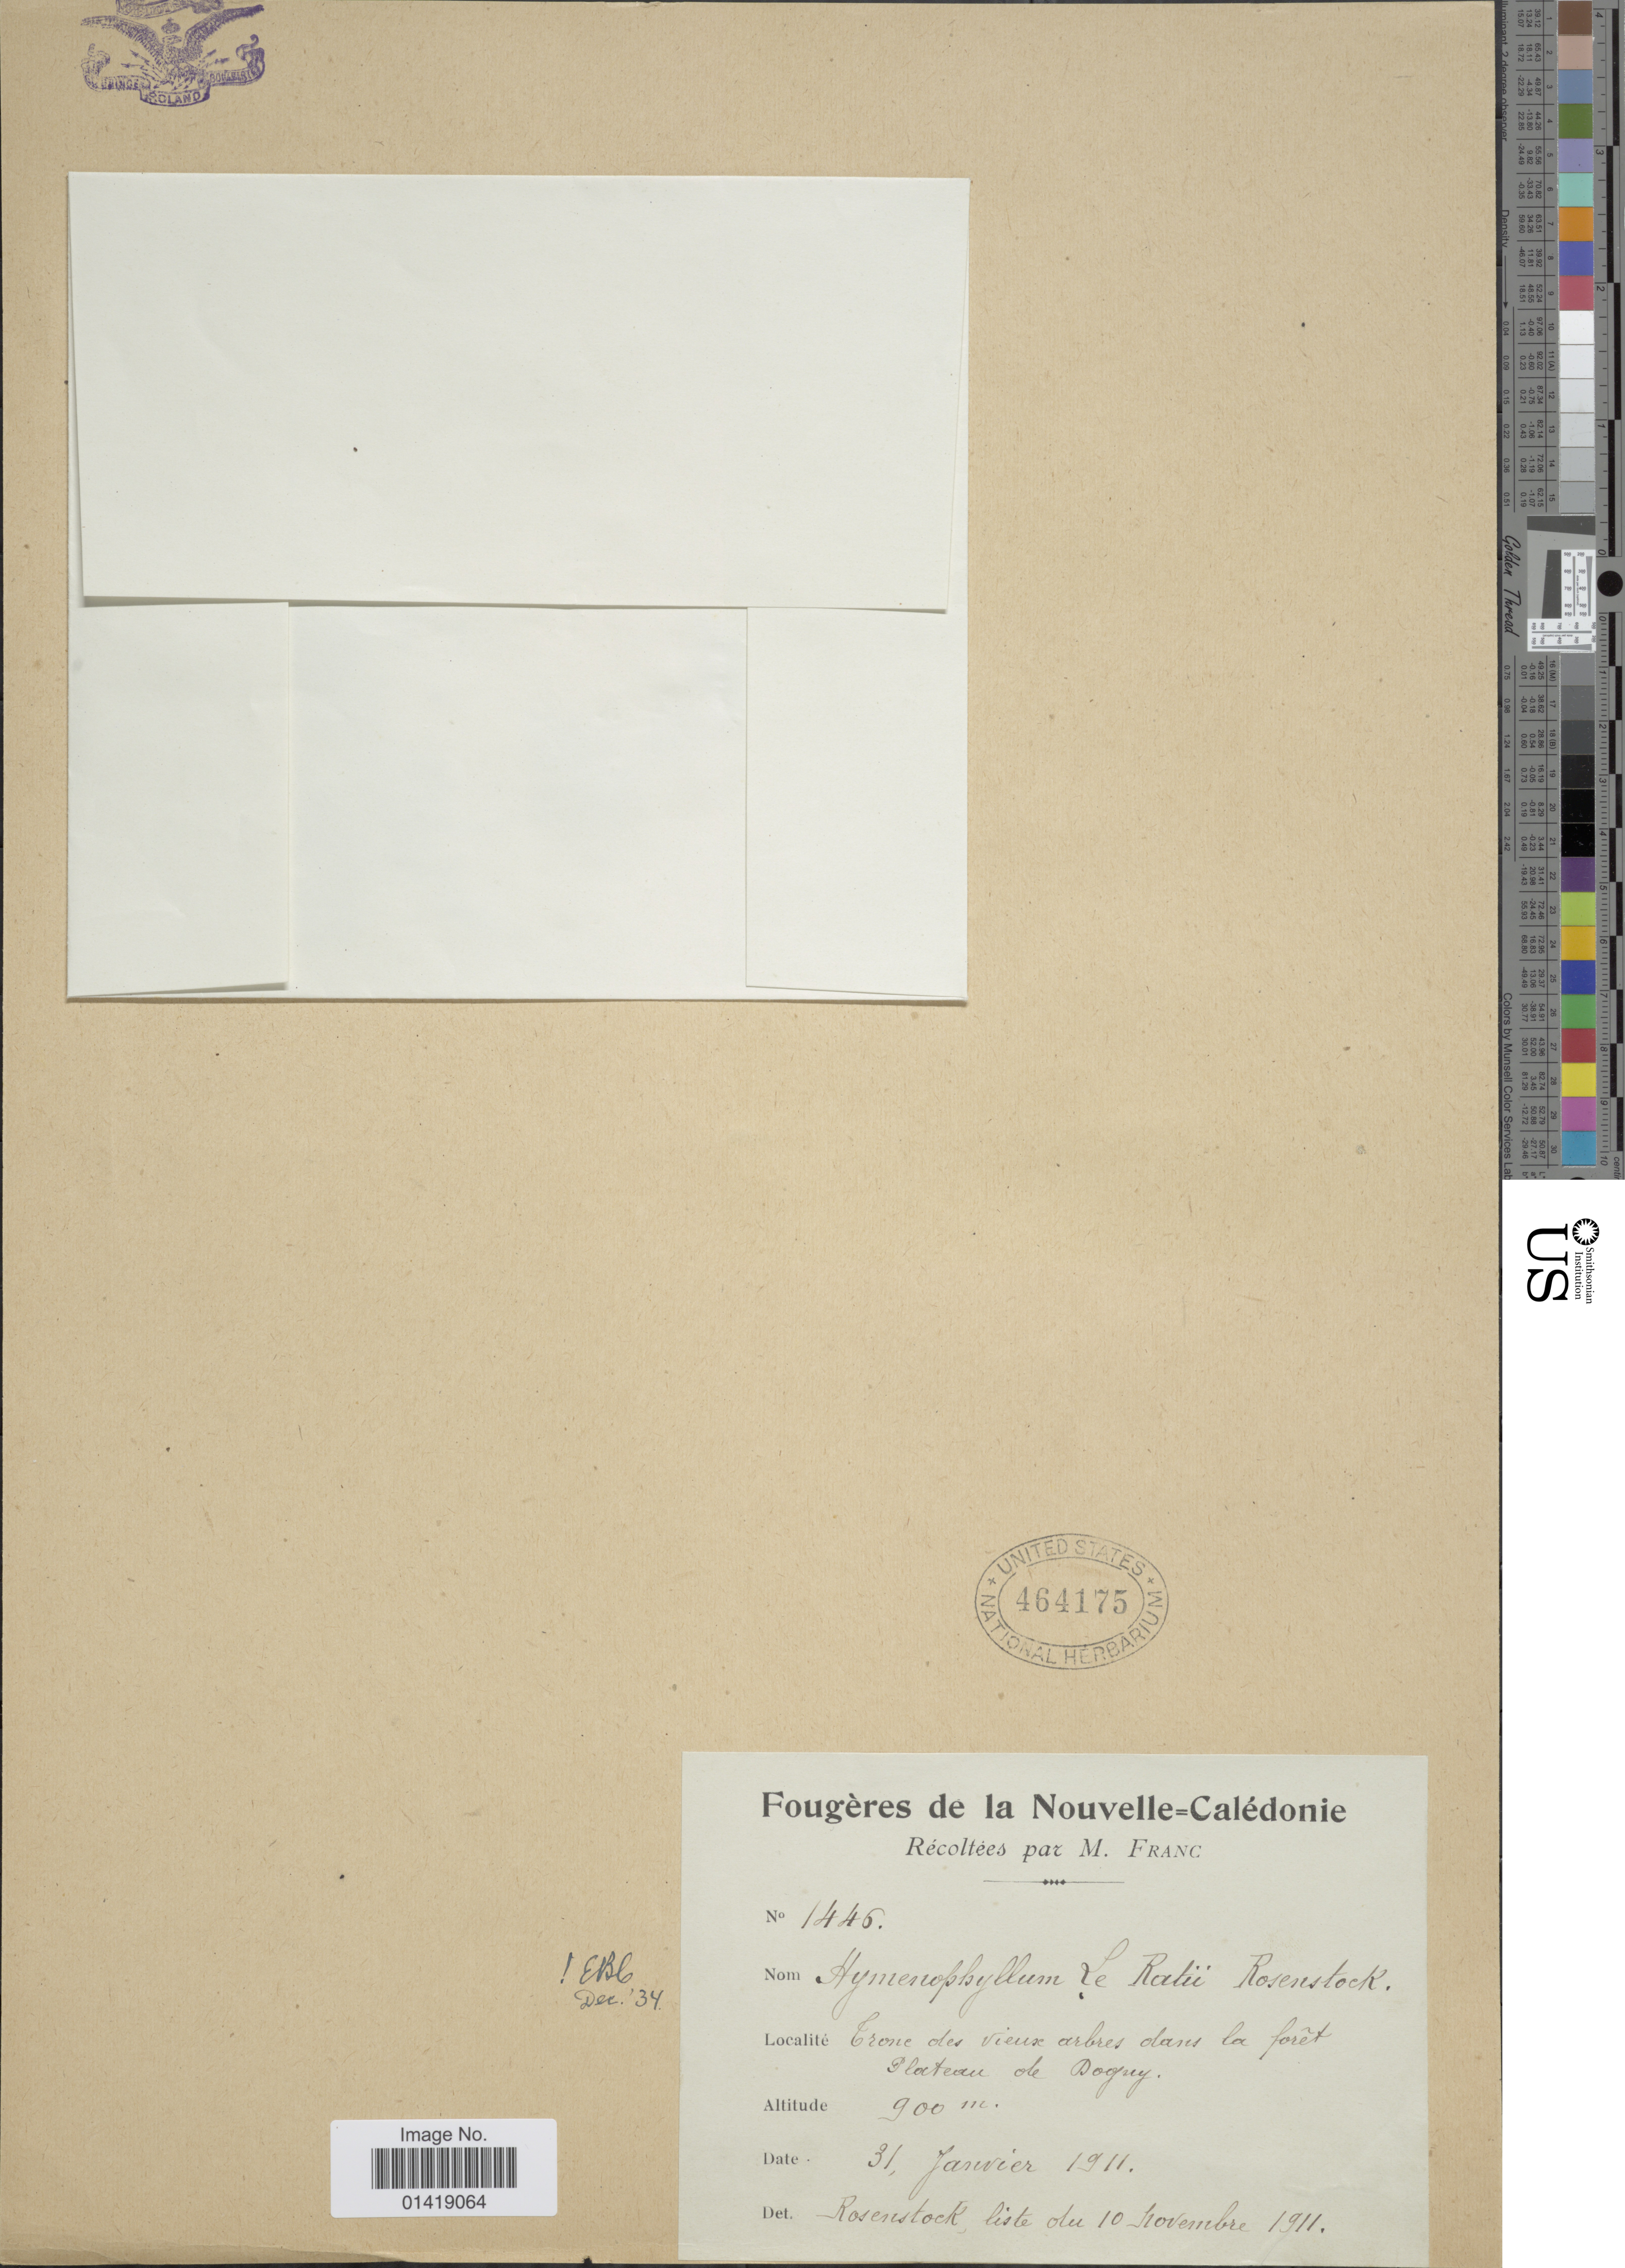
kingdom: Plantae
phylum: Tracheophyta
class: Polypodiopsida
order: Hymenophyllales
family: Hymenophyllaceae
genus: Hymenophyllum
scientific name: Hymenophyllum leratii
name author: Rosenst.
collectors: M. Franc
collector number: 1446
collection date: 1911-01-31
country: New Caledonia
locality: Crone des vieux dans la foret plateau de Dogny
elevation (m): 900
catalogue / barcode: US 464175